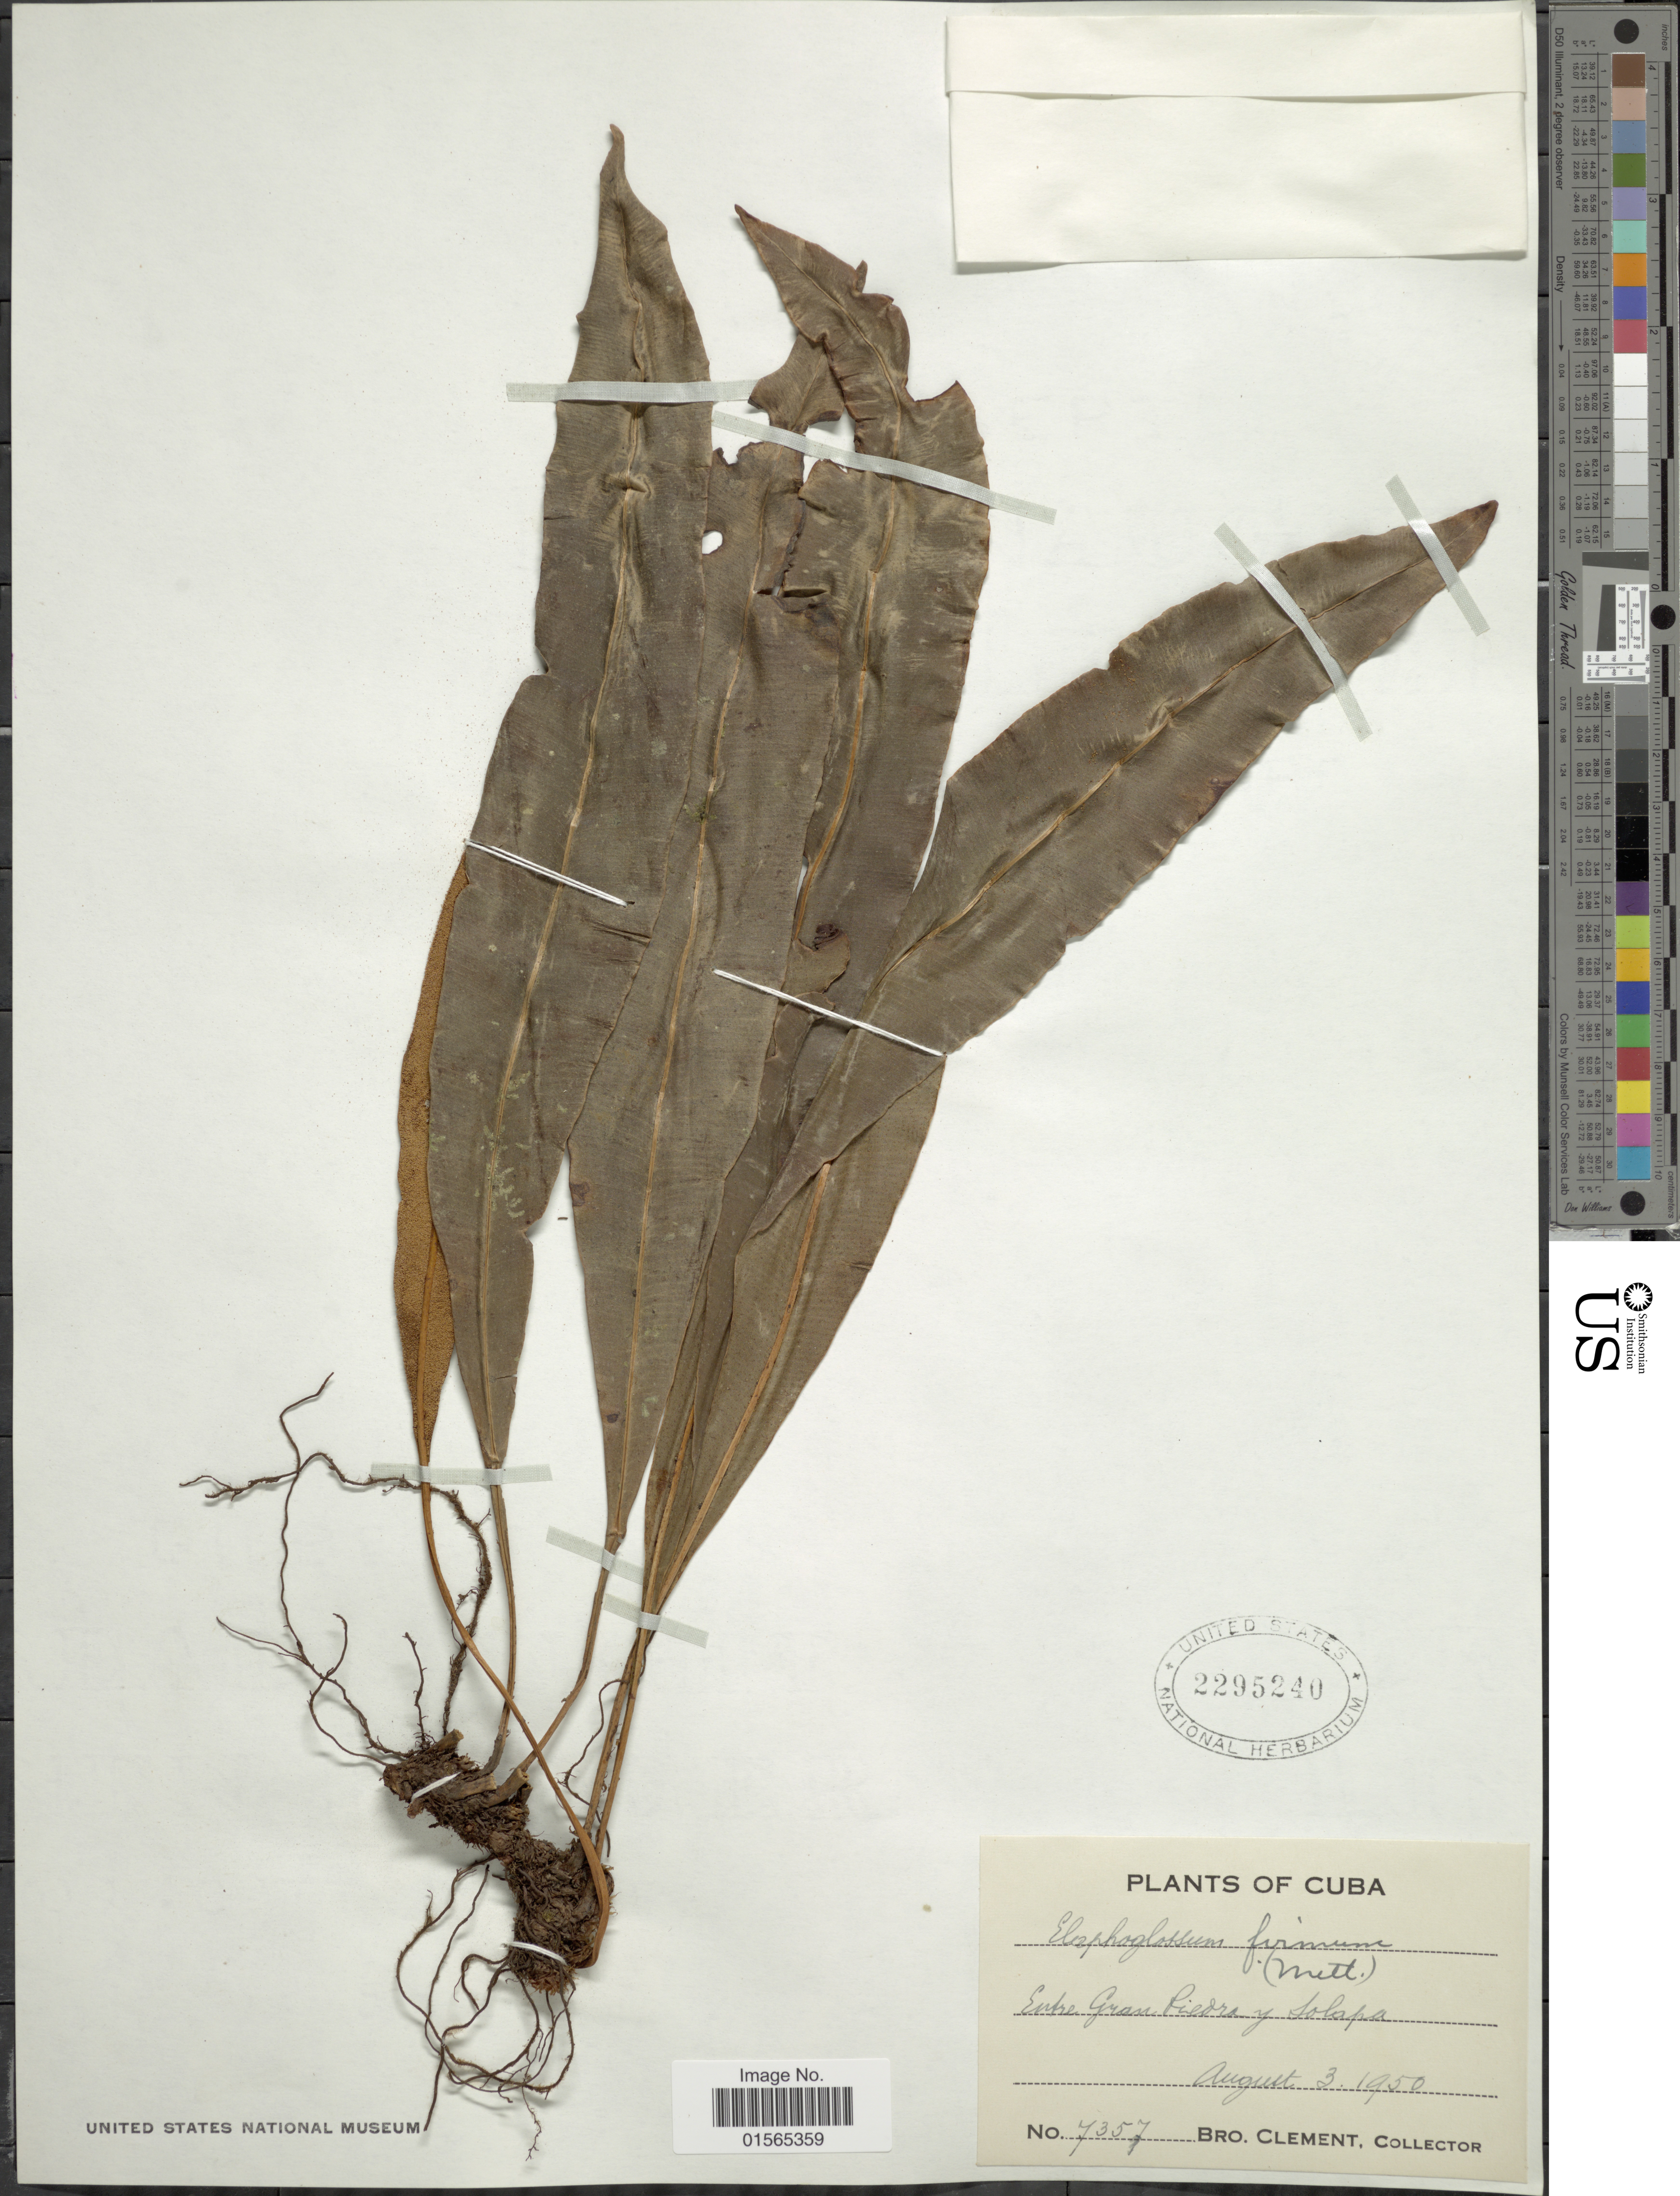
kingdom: Plantae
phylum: Tracheophyta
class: Polypodiopsida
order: Polypodiales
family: Dryopteridaceae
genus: Elaphoglossum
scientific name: Elaphoglossum firmum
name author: (Mett.) Urb.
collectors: Bro. Clemente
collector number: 7357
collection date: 1950-08-03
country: Cuba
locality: Entre Gran Piedra y Solapa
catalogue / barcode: US 2295240